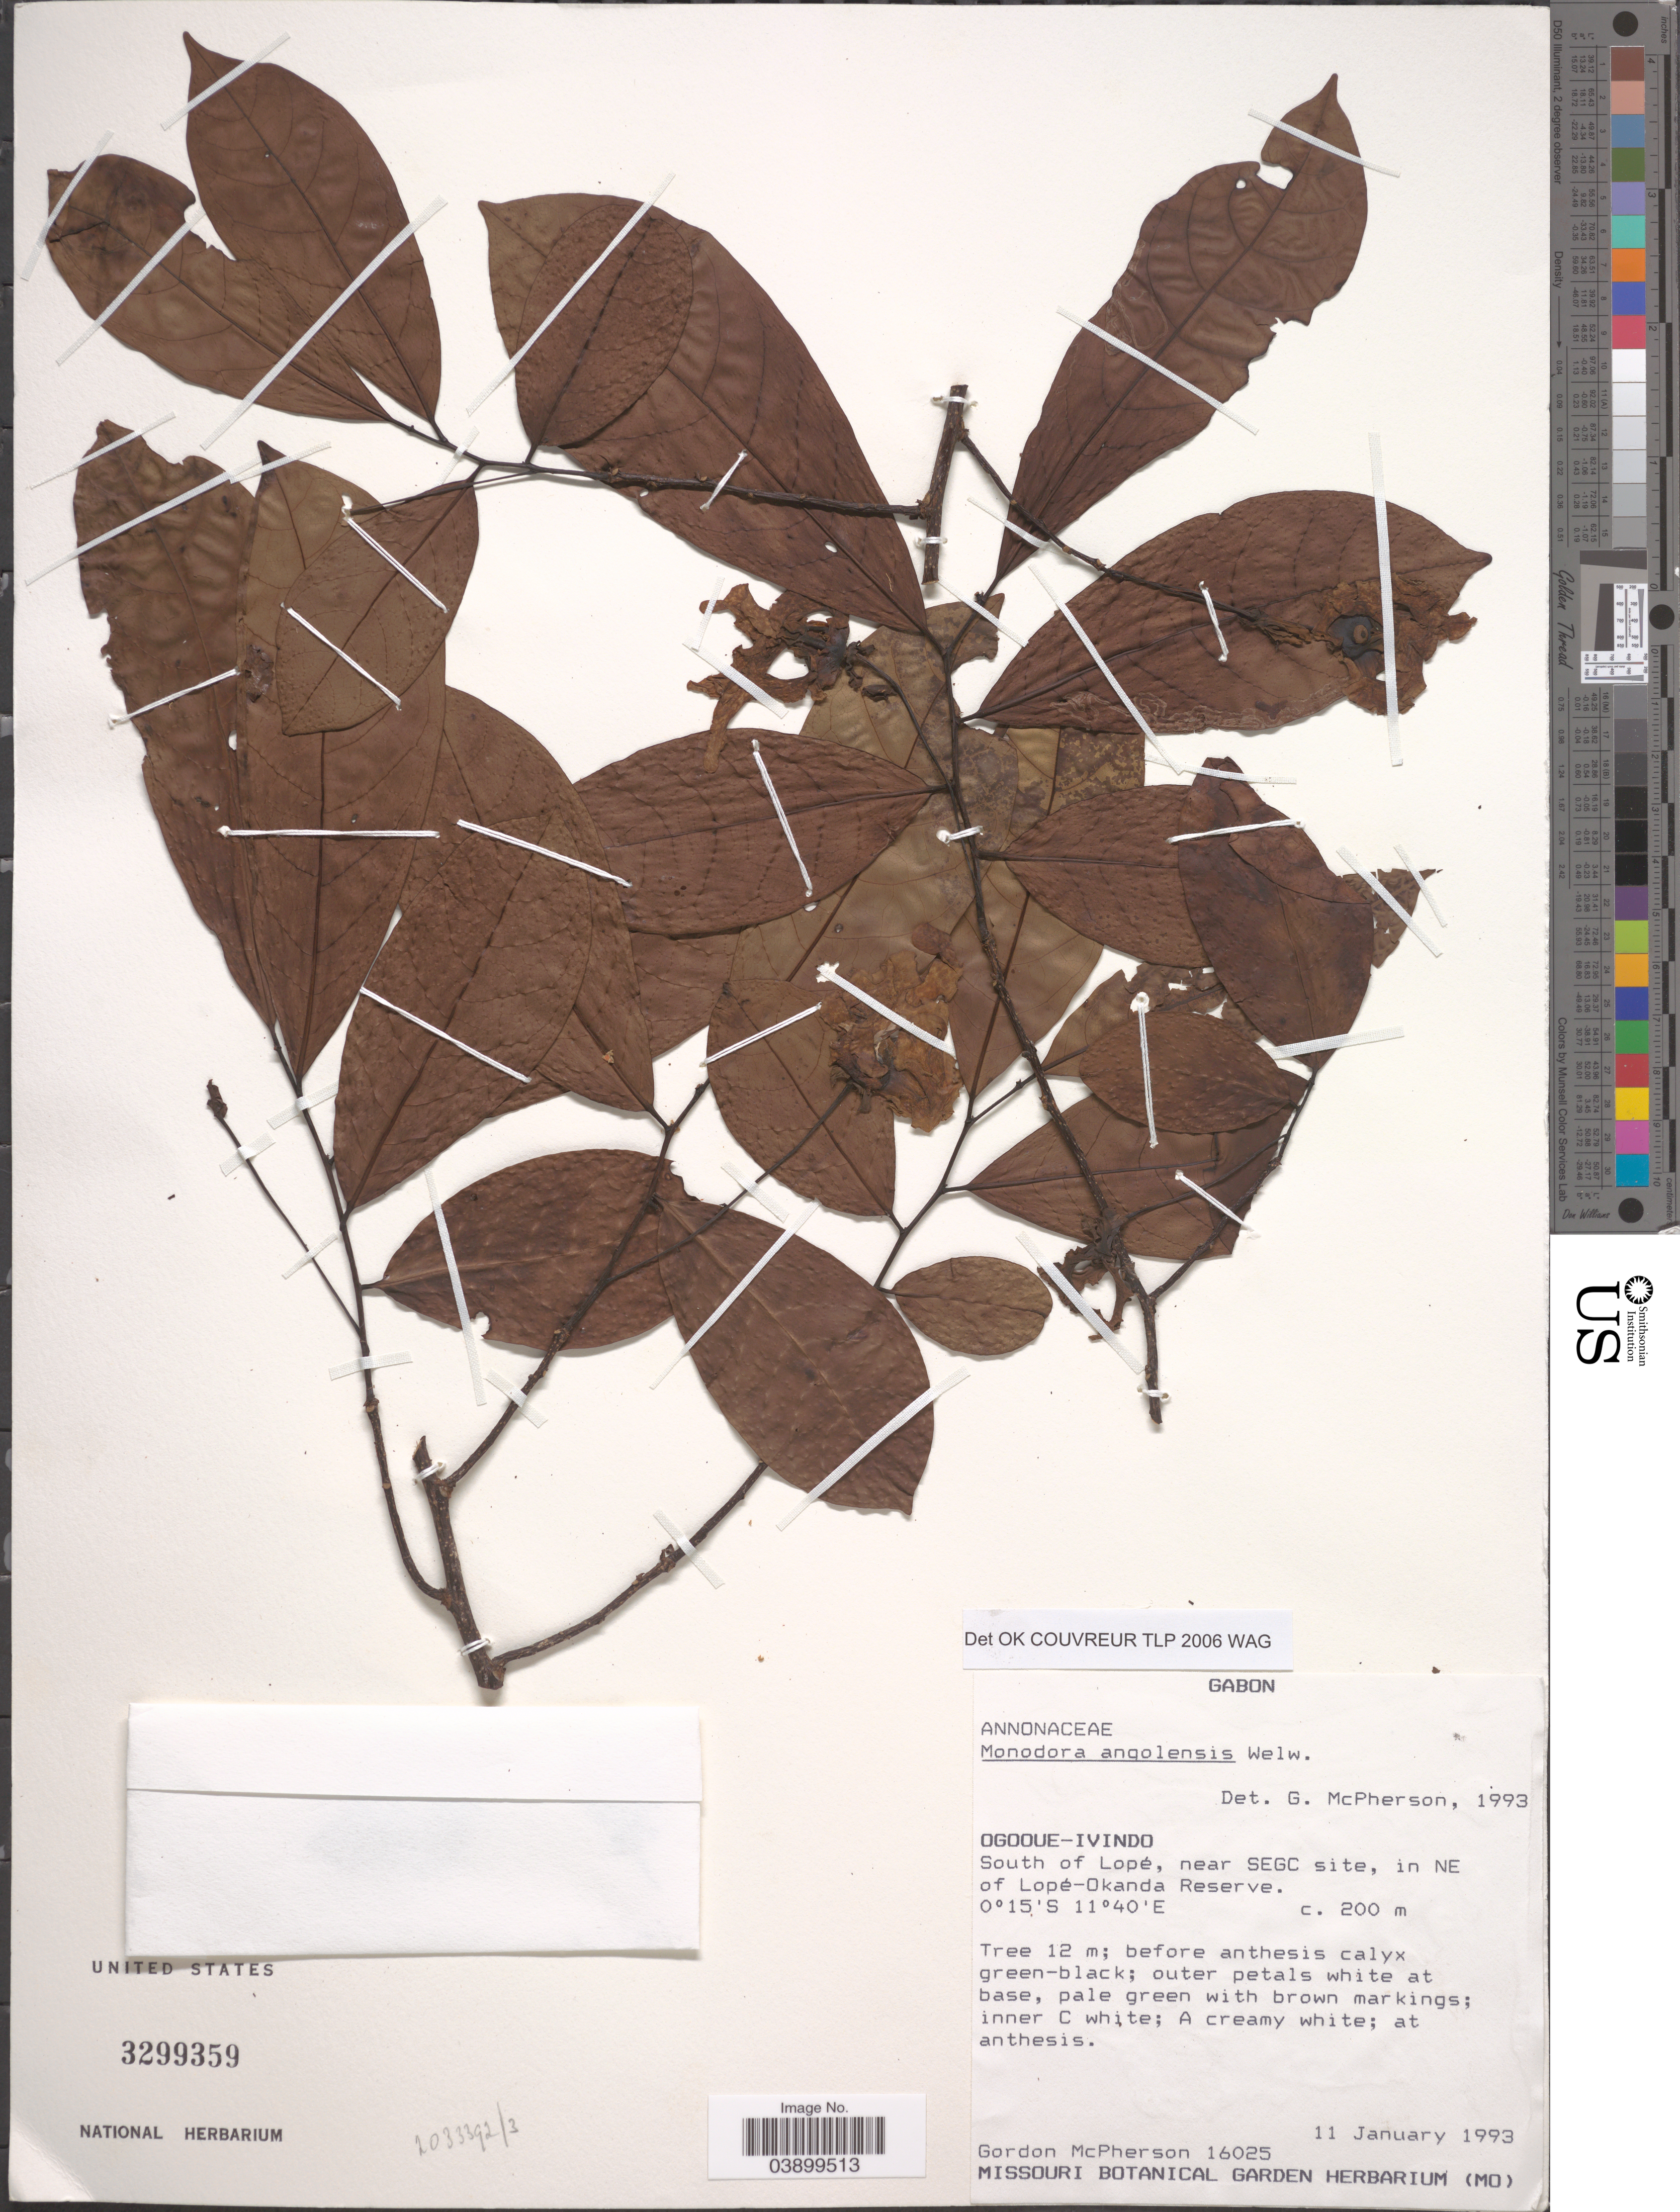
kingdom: Plantae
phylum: Tracheophyta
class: Magnoliopsida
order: Magnoliales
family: Annonaceae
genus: Monodora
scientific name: Monodora angolensis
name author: Welw.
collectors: G. McPherson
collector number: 16025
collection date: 1993-01-11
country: Gabon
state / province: Ogooue-Ivindo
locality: South of Lopé, near SEGC site in NE of Lopé-Okanda Reserve.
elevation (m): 200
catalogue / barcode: US 3299359